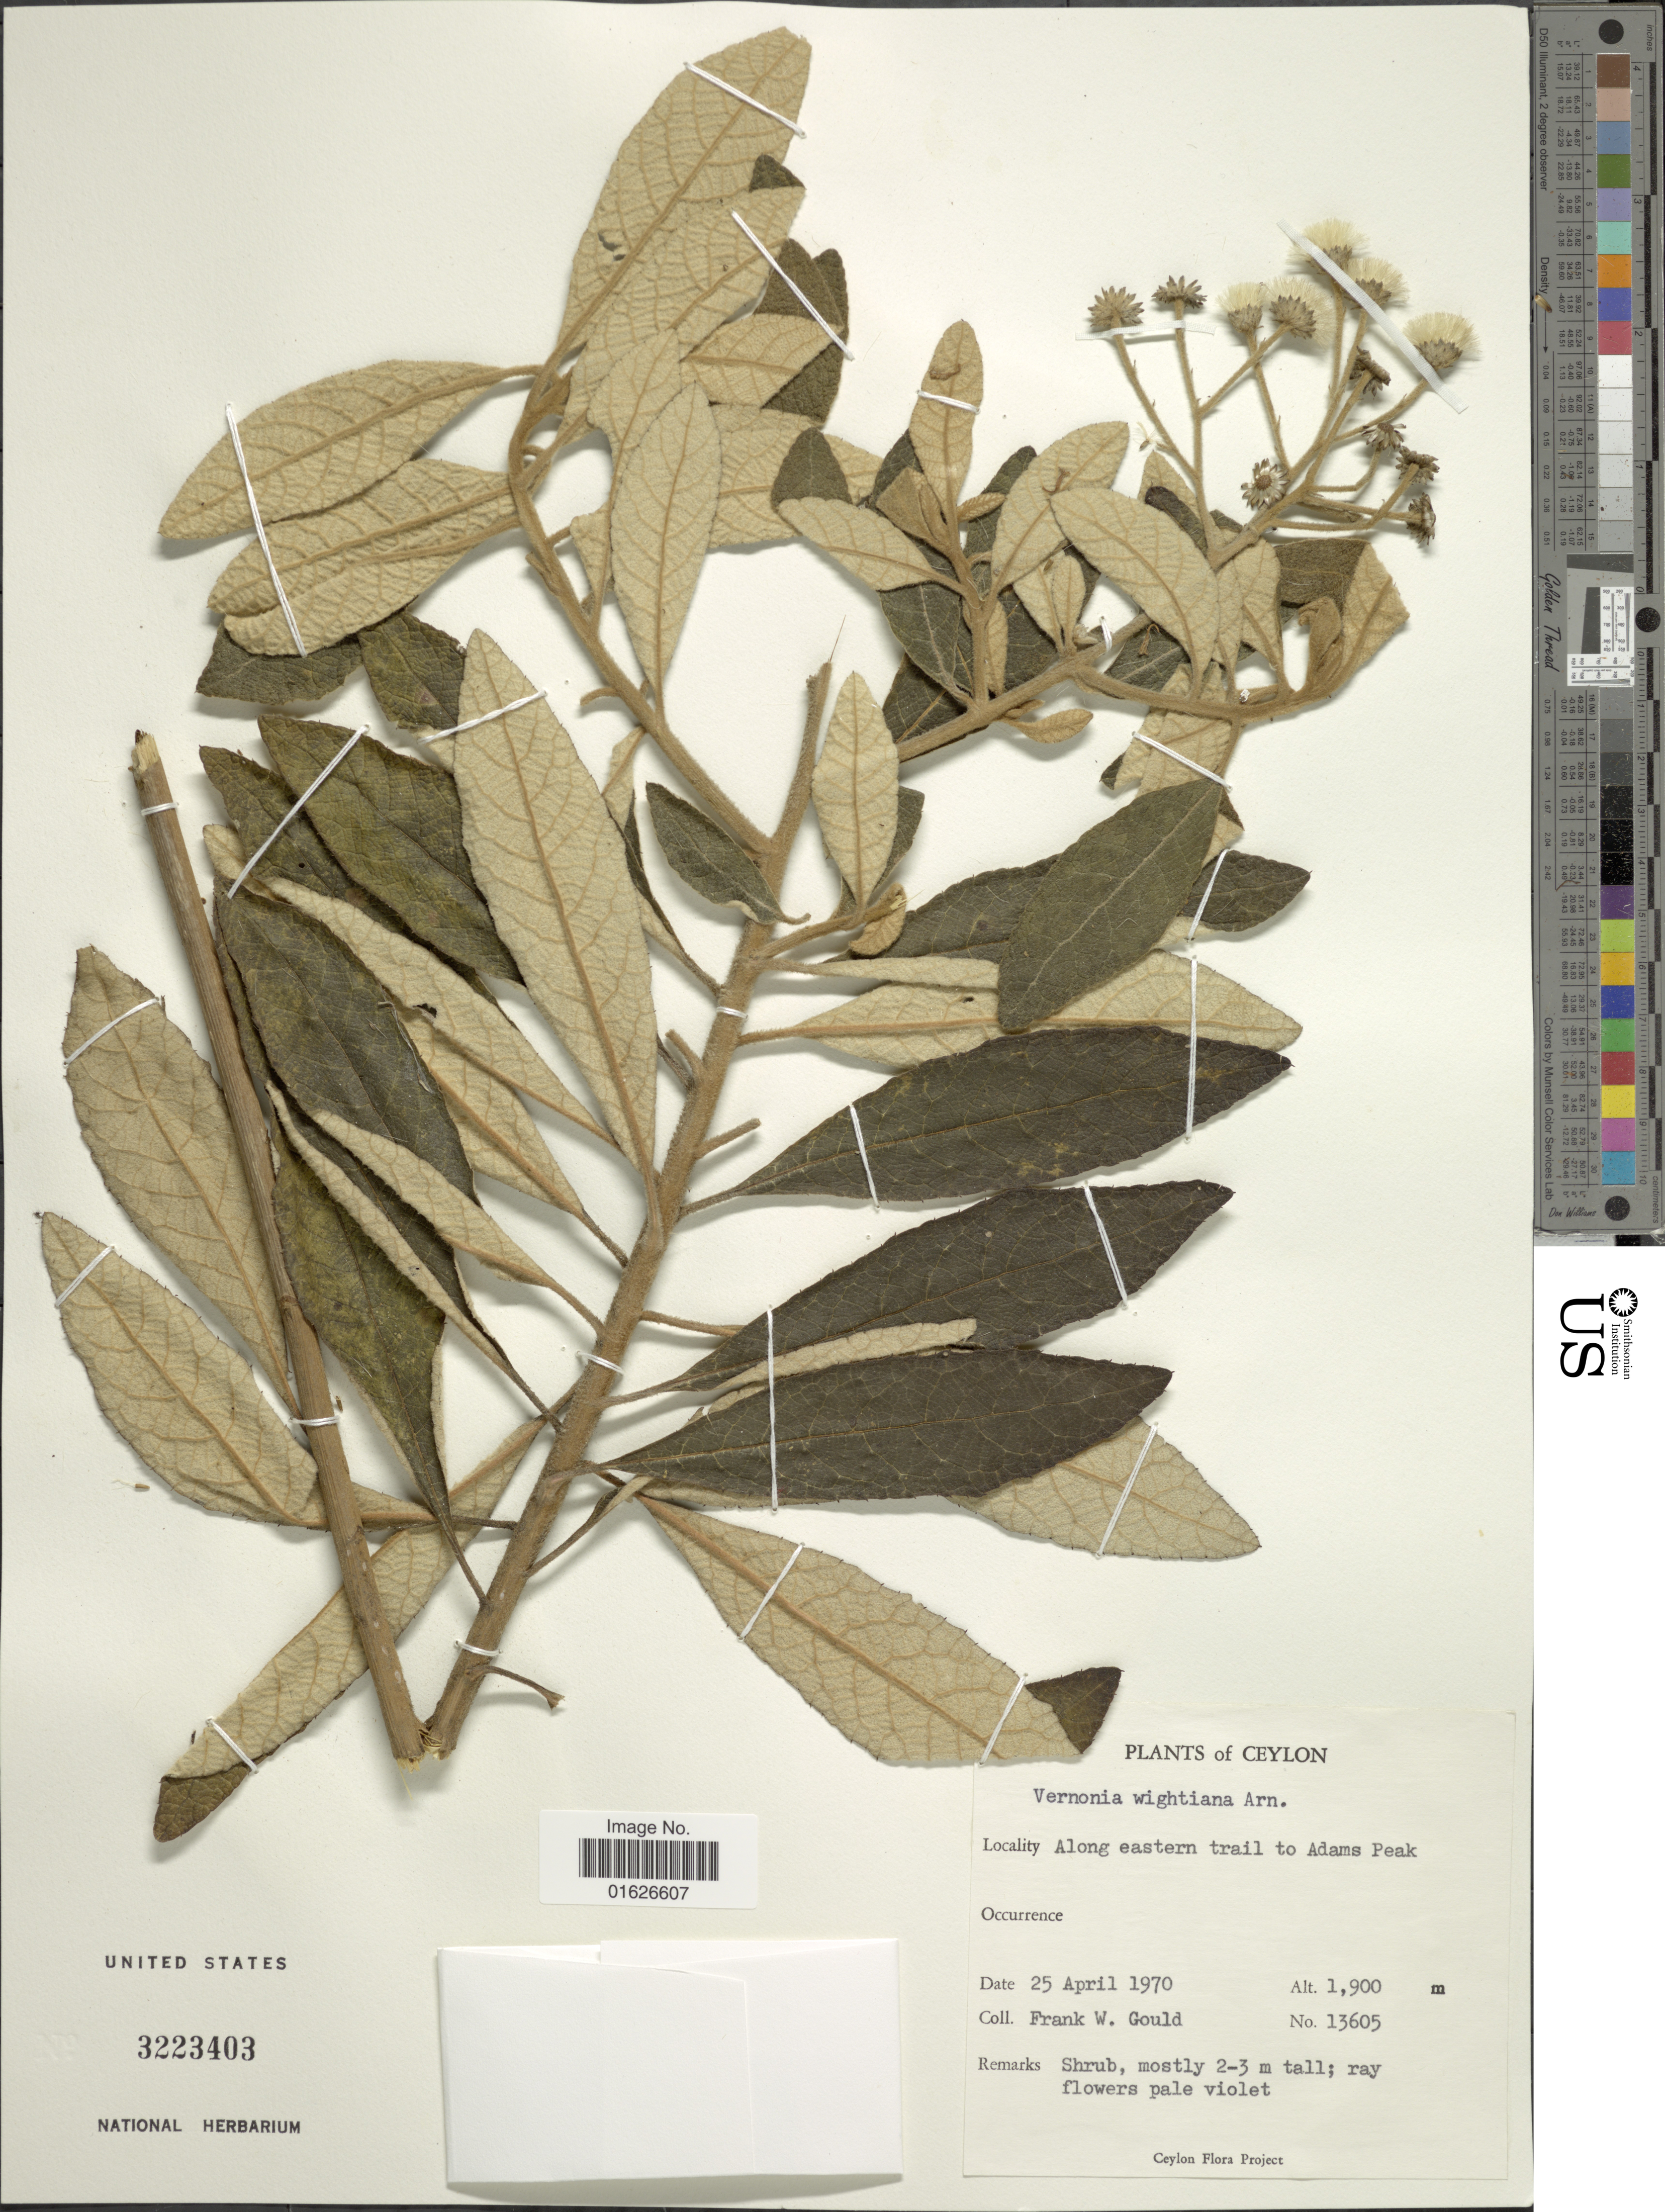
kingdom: Plantae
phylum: Tracheophyta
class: Magnoliopsida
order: Asterales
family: Asteraceae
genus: Uniyala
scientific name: Uniyala wightiana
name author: (Arn.) H. Rob. & Skvarla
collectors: F. W. Gould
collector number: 13605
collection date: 1970-04-25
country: Sri Lanka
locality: Ceylon, Along eastern trail to Adams Peak.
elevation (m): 1900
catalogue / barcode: US 3223403